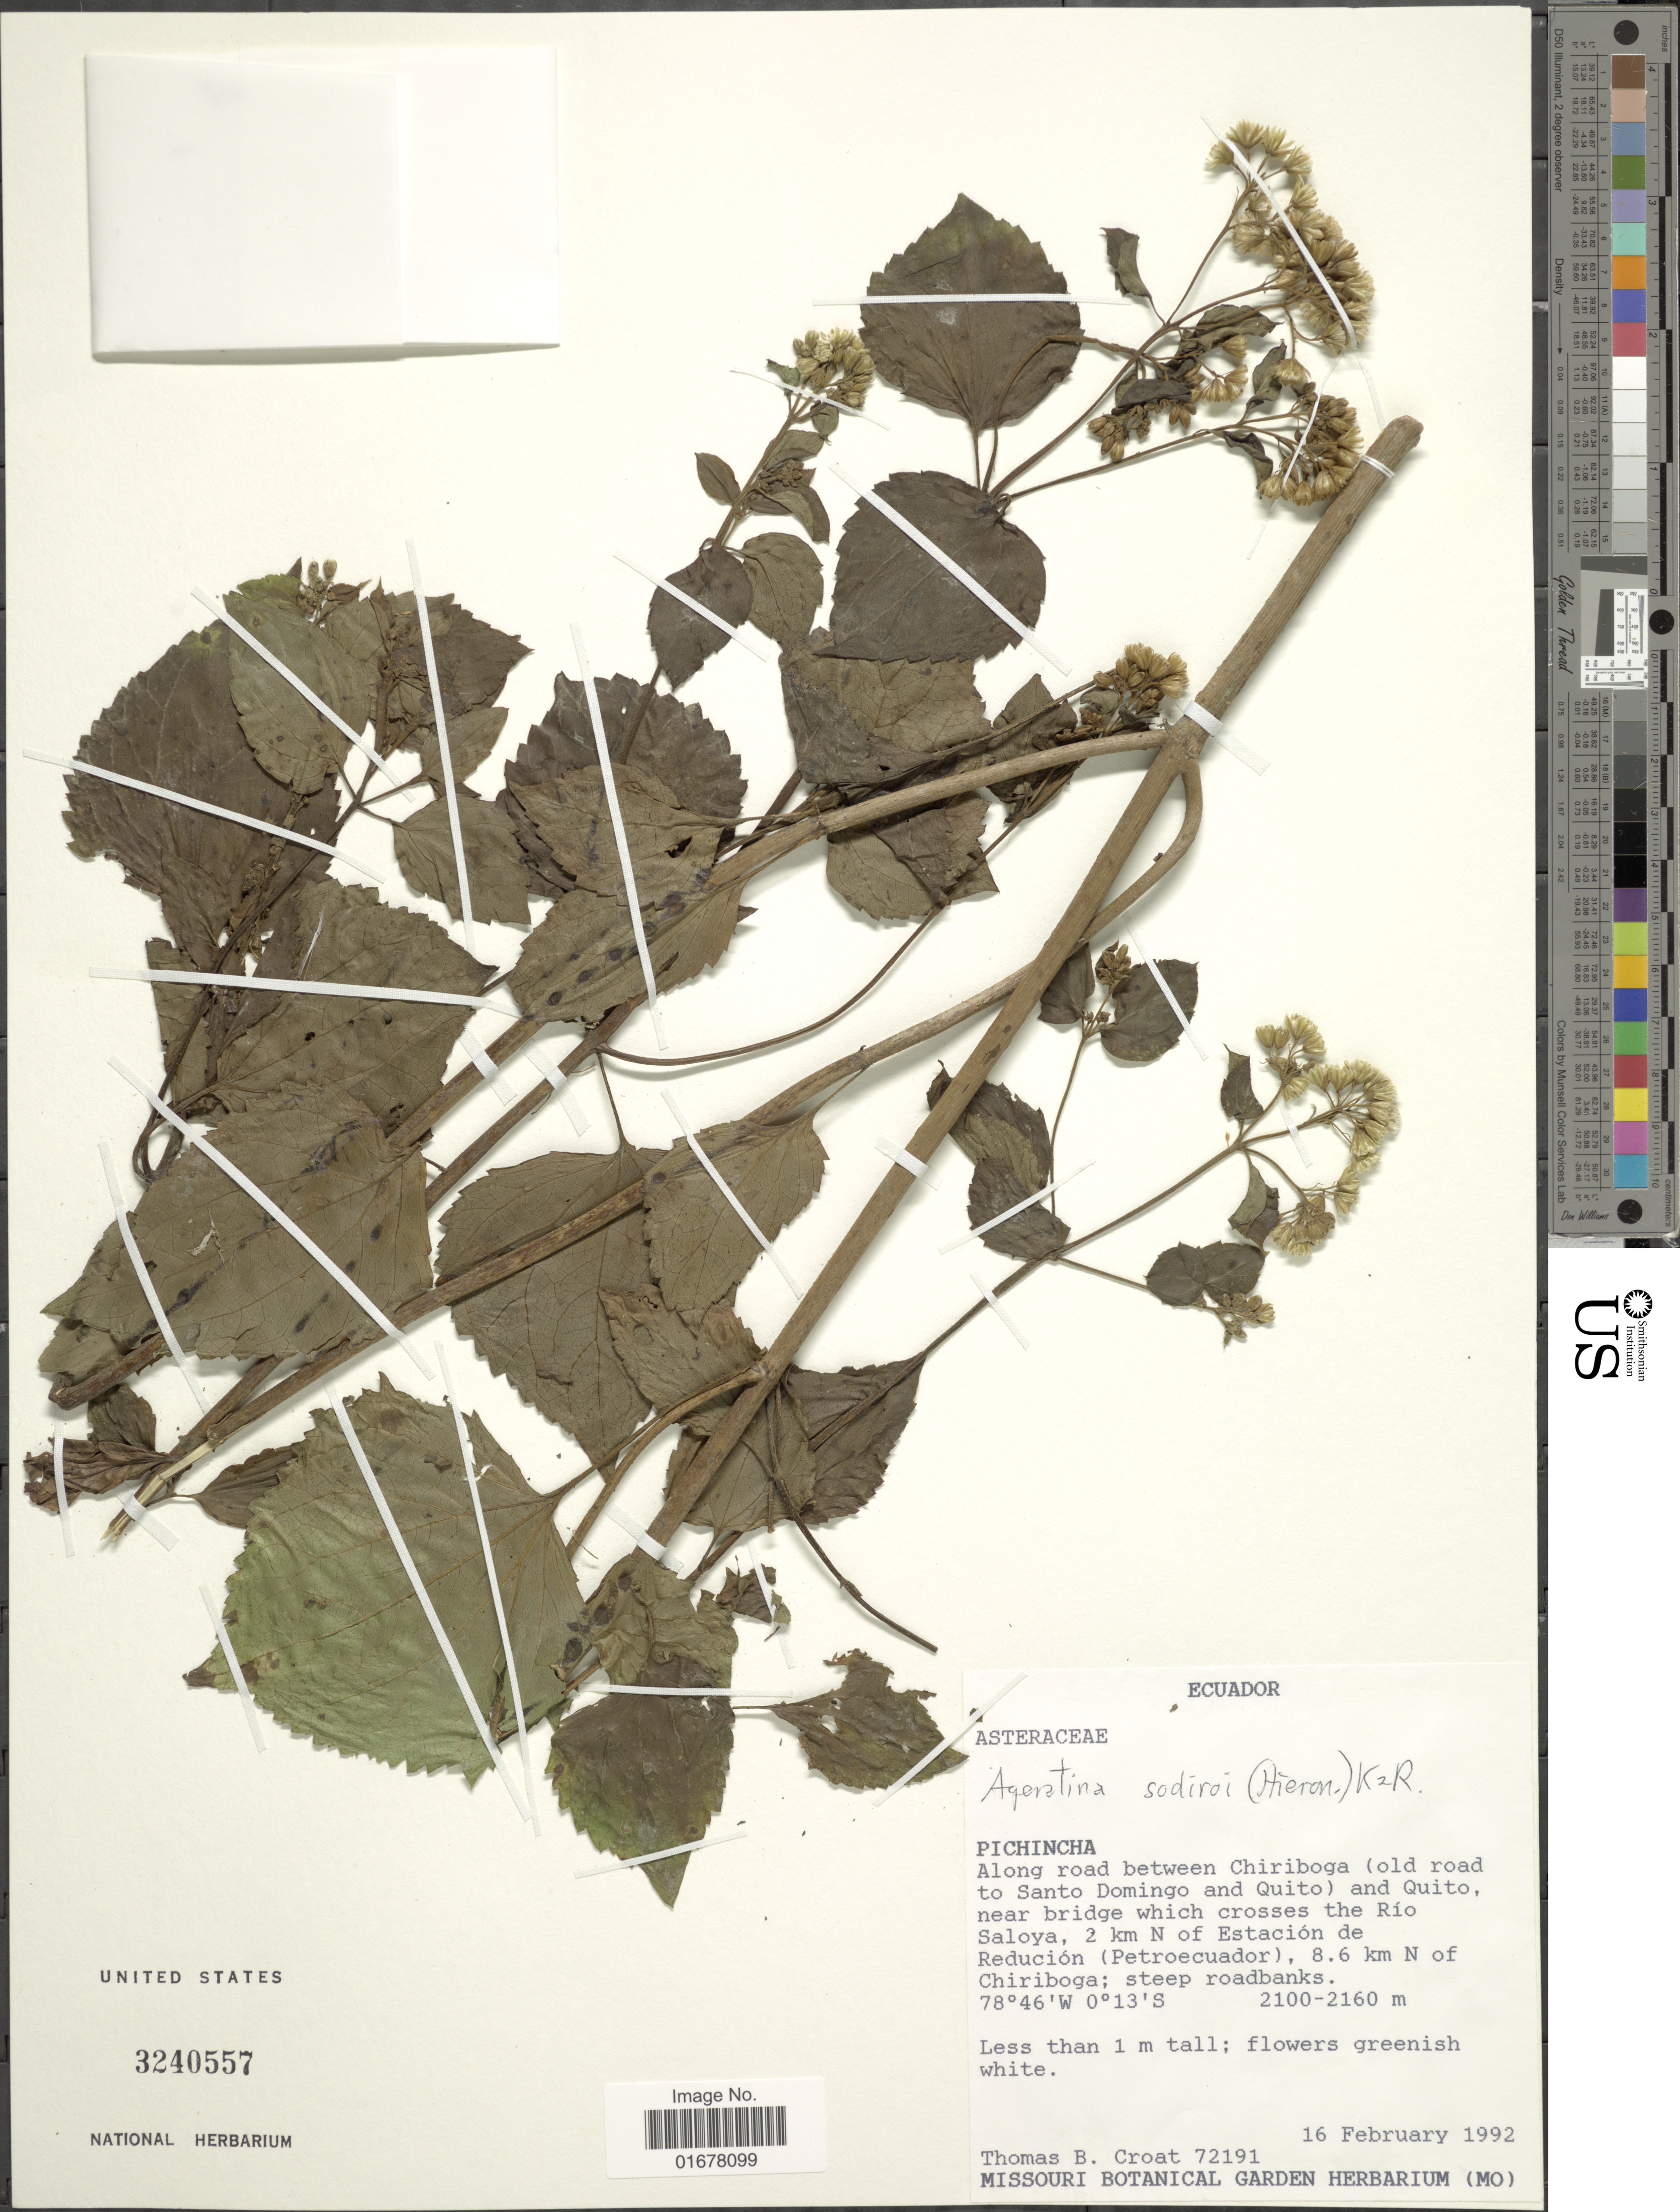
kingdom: Plantae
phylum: Tracheophyta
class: Magnoliopsida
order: Asterales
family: Asteraceae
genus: Ageratina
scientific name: Ageratina sodiroi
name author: (Hieron.) R.M. King & H. Rob.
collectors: T. B. Croat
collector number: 72191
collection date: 1992-02-16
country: Ecuador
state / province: Pichincha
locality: Pichincha: Along road between Chiriboga (old road to Santo Domingo and Quito) and Quito near bridge which crosses the Rio Saloya, 2 km N of Estacion de Reducion (Petroecuador), 8.6 km N of Chiriboga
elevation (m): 2100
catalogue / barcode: US 3240557